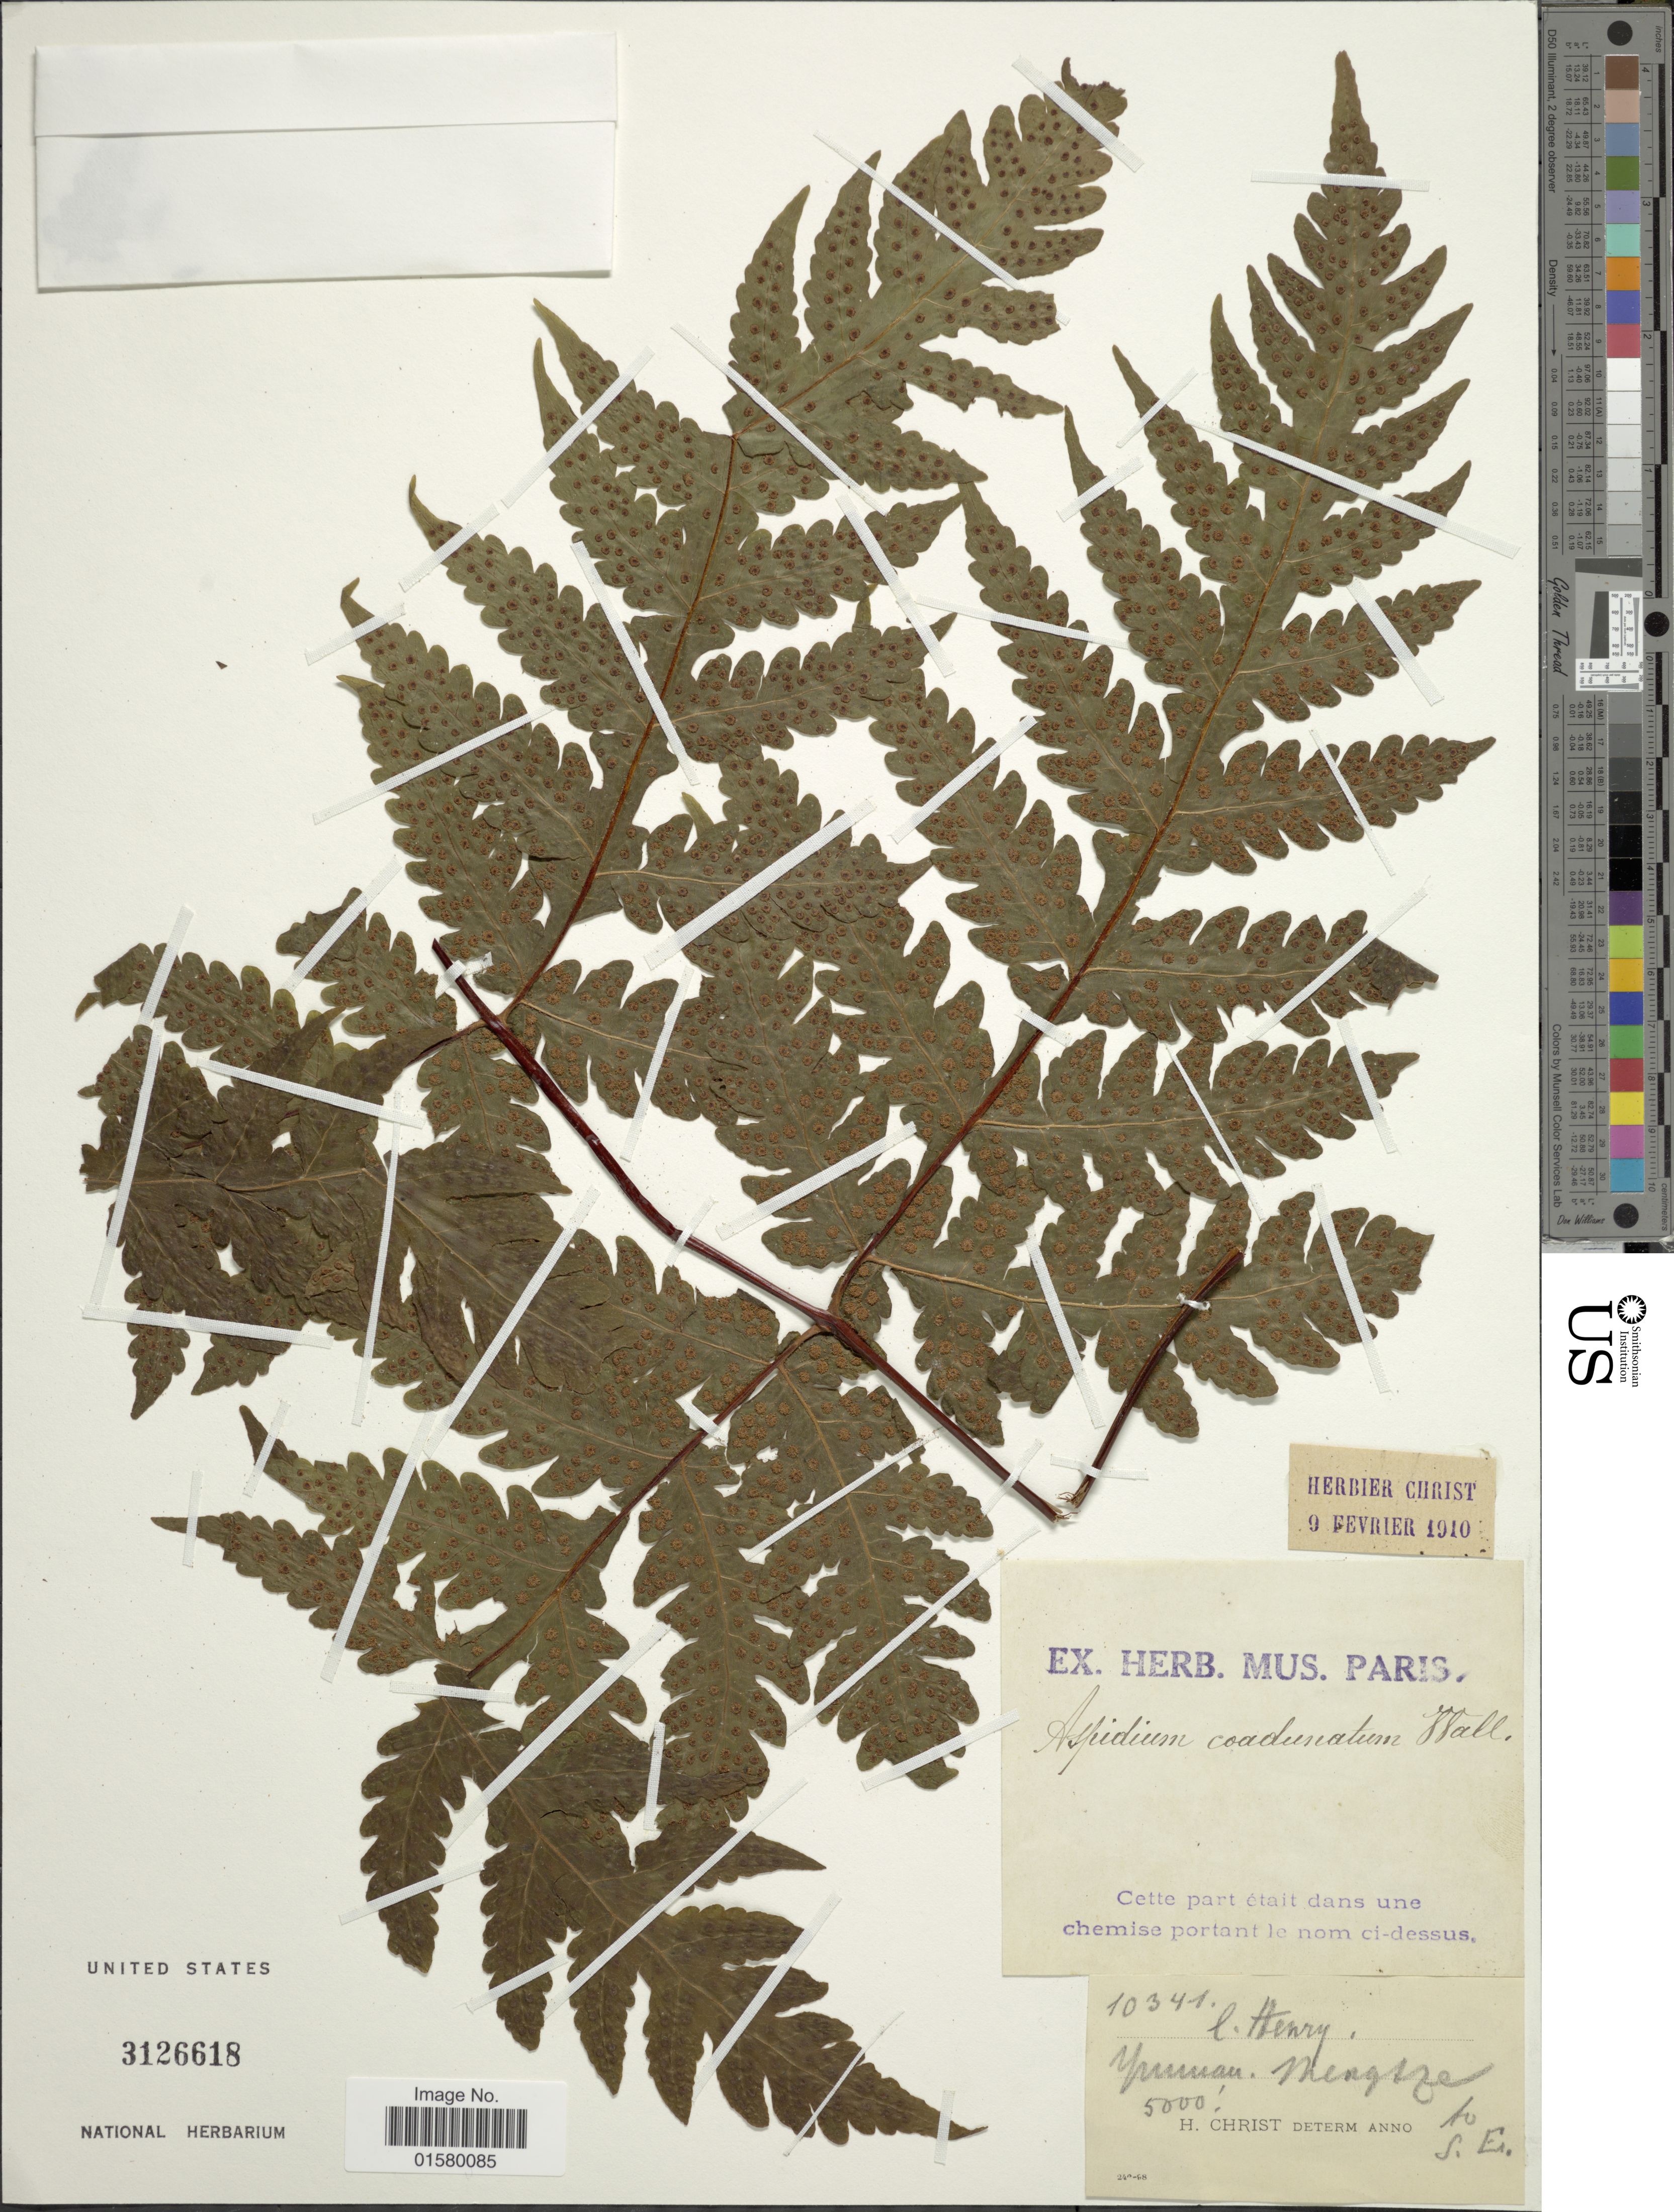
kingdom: Plantae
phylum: Tracheophyta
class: Polypodiopsida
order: Polypodiales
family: Tectariaceae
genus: Tectaria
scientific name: Tectaria coadunata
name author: (J. Sm.) C. Chr.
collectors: -. Henry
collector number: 10341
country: China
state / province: Yunnan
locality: Yunnan, Mengtze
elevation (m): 1524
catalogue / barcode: US 3126618